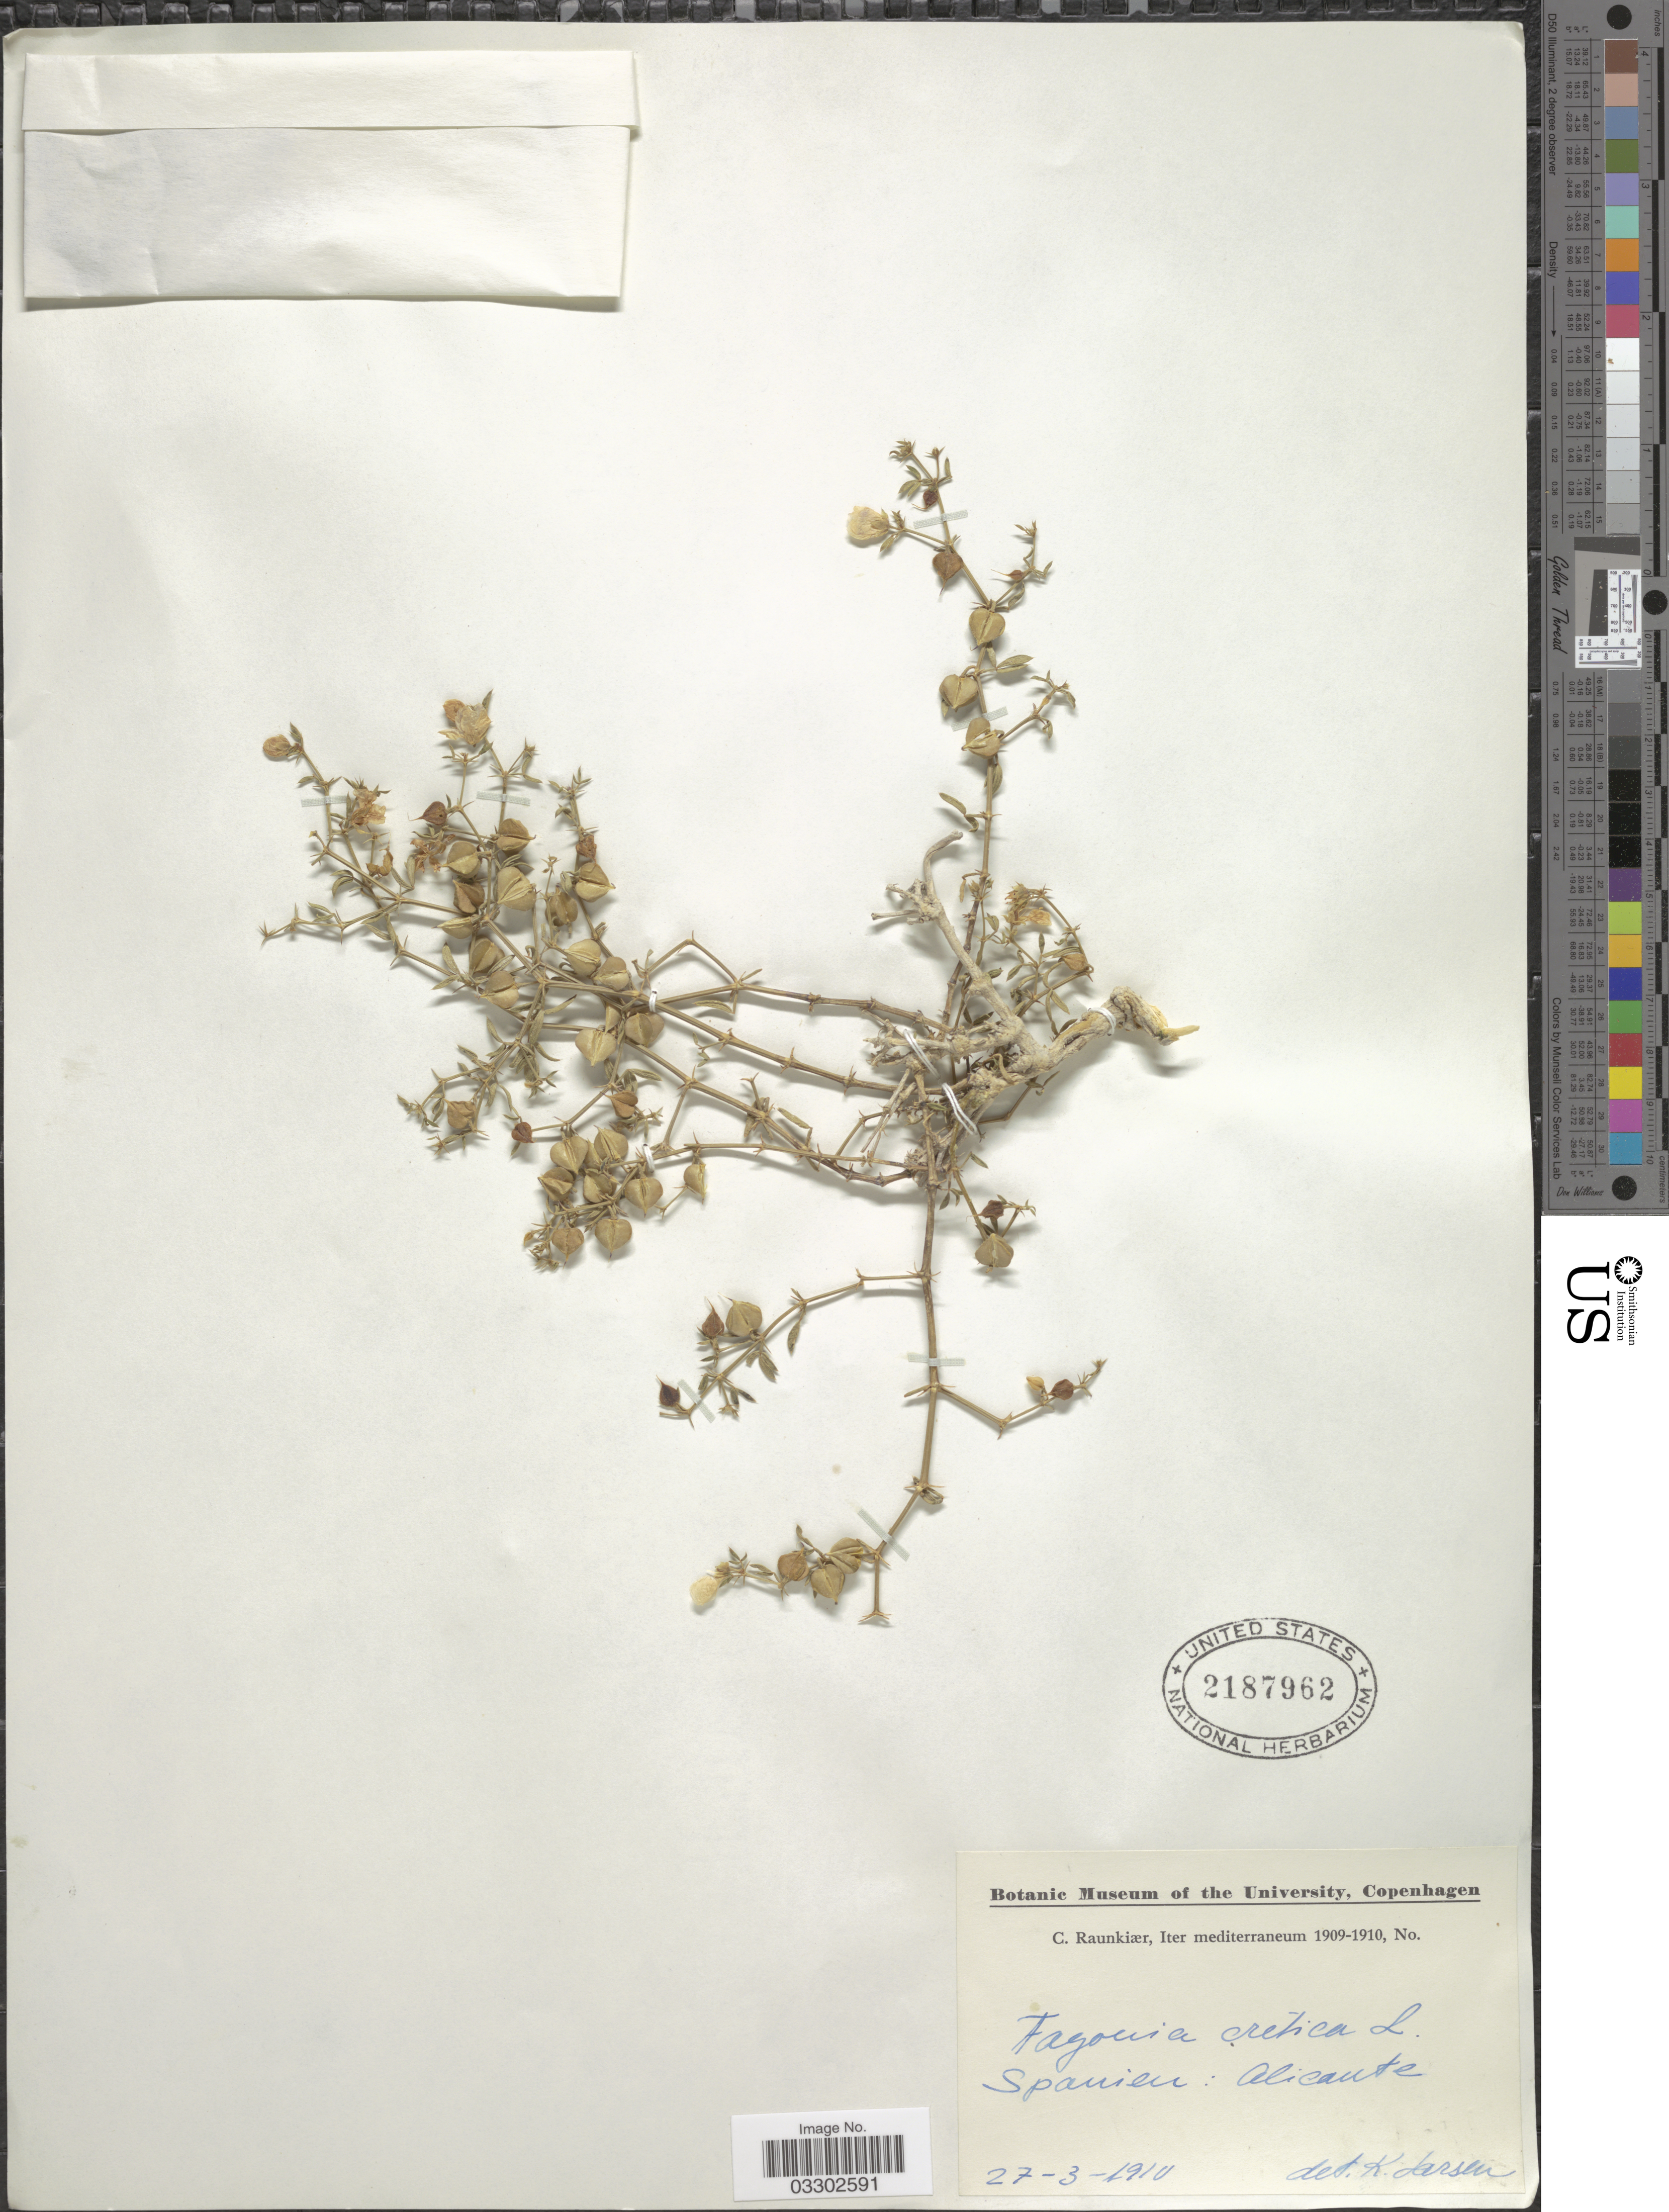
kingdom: Plantae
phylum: Tracheophyta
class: Magnoliopsida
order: Zygophyllales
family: Zygophyllaceae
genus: Fagonia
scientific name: Fagonia cretica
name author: L.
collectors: C. Raunkiær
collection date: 1910-03-27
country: Spain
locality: Mediterraneum. Alicante.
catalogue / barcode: US 2187962